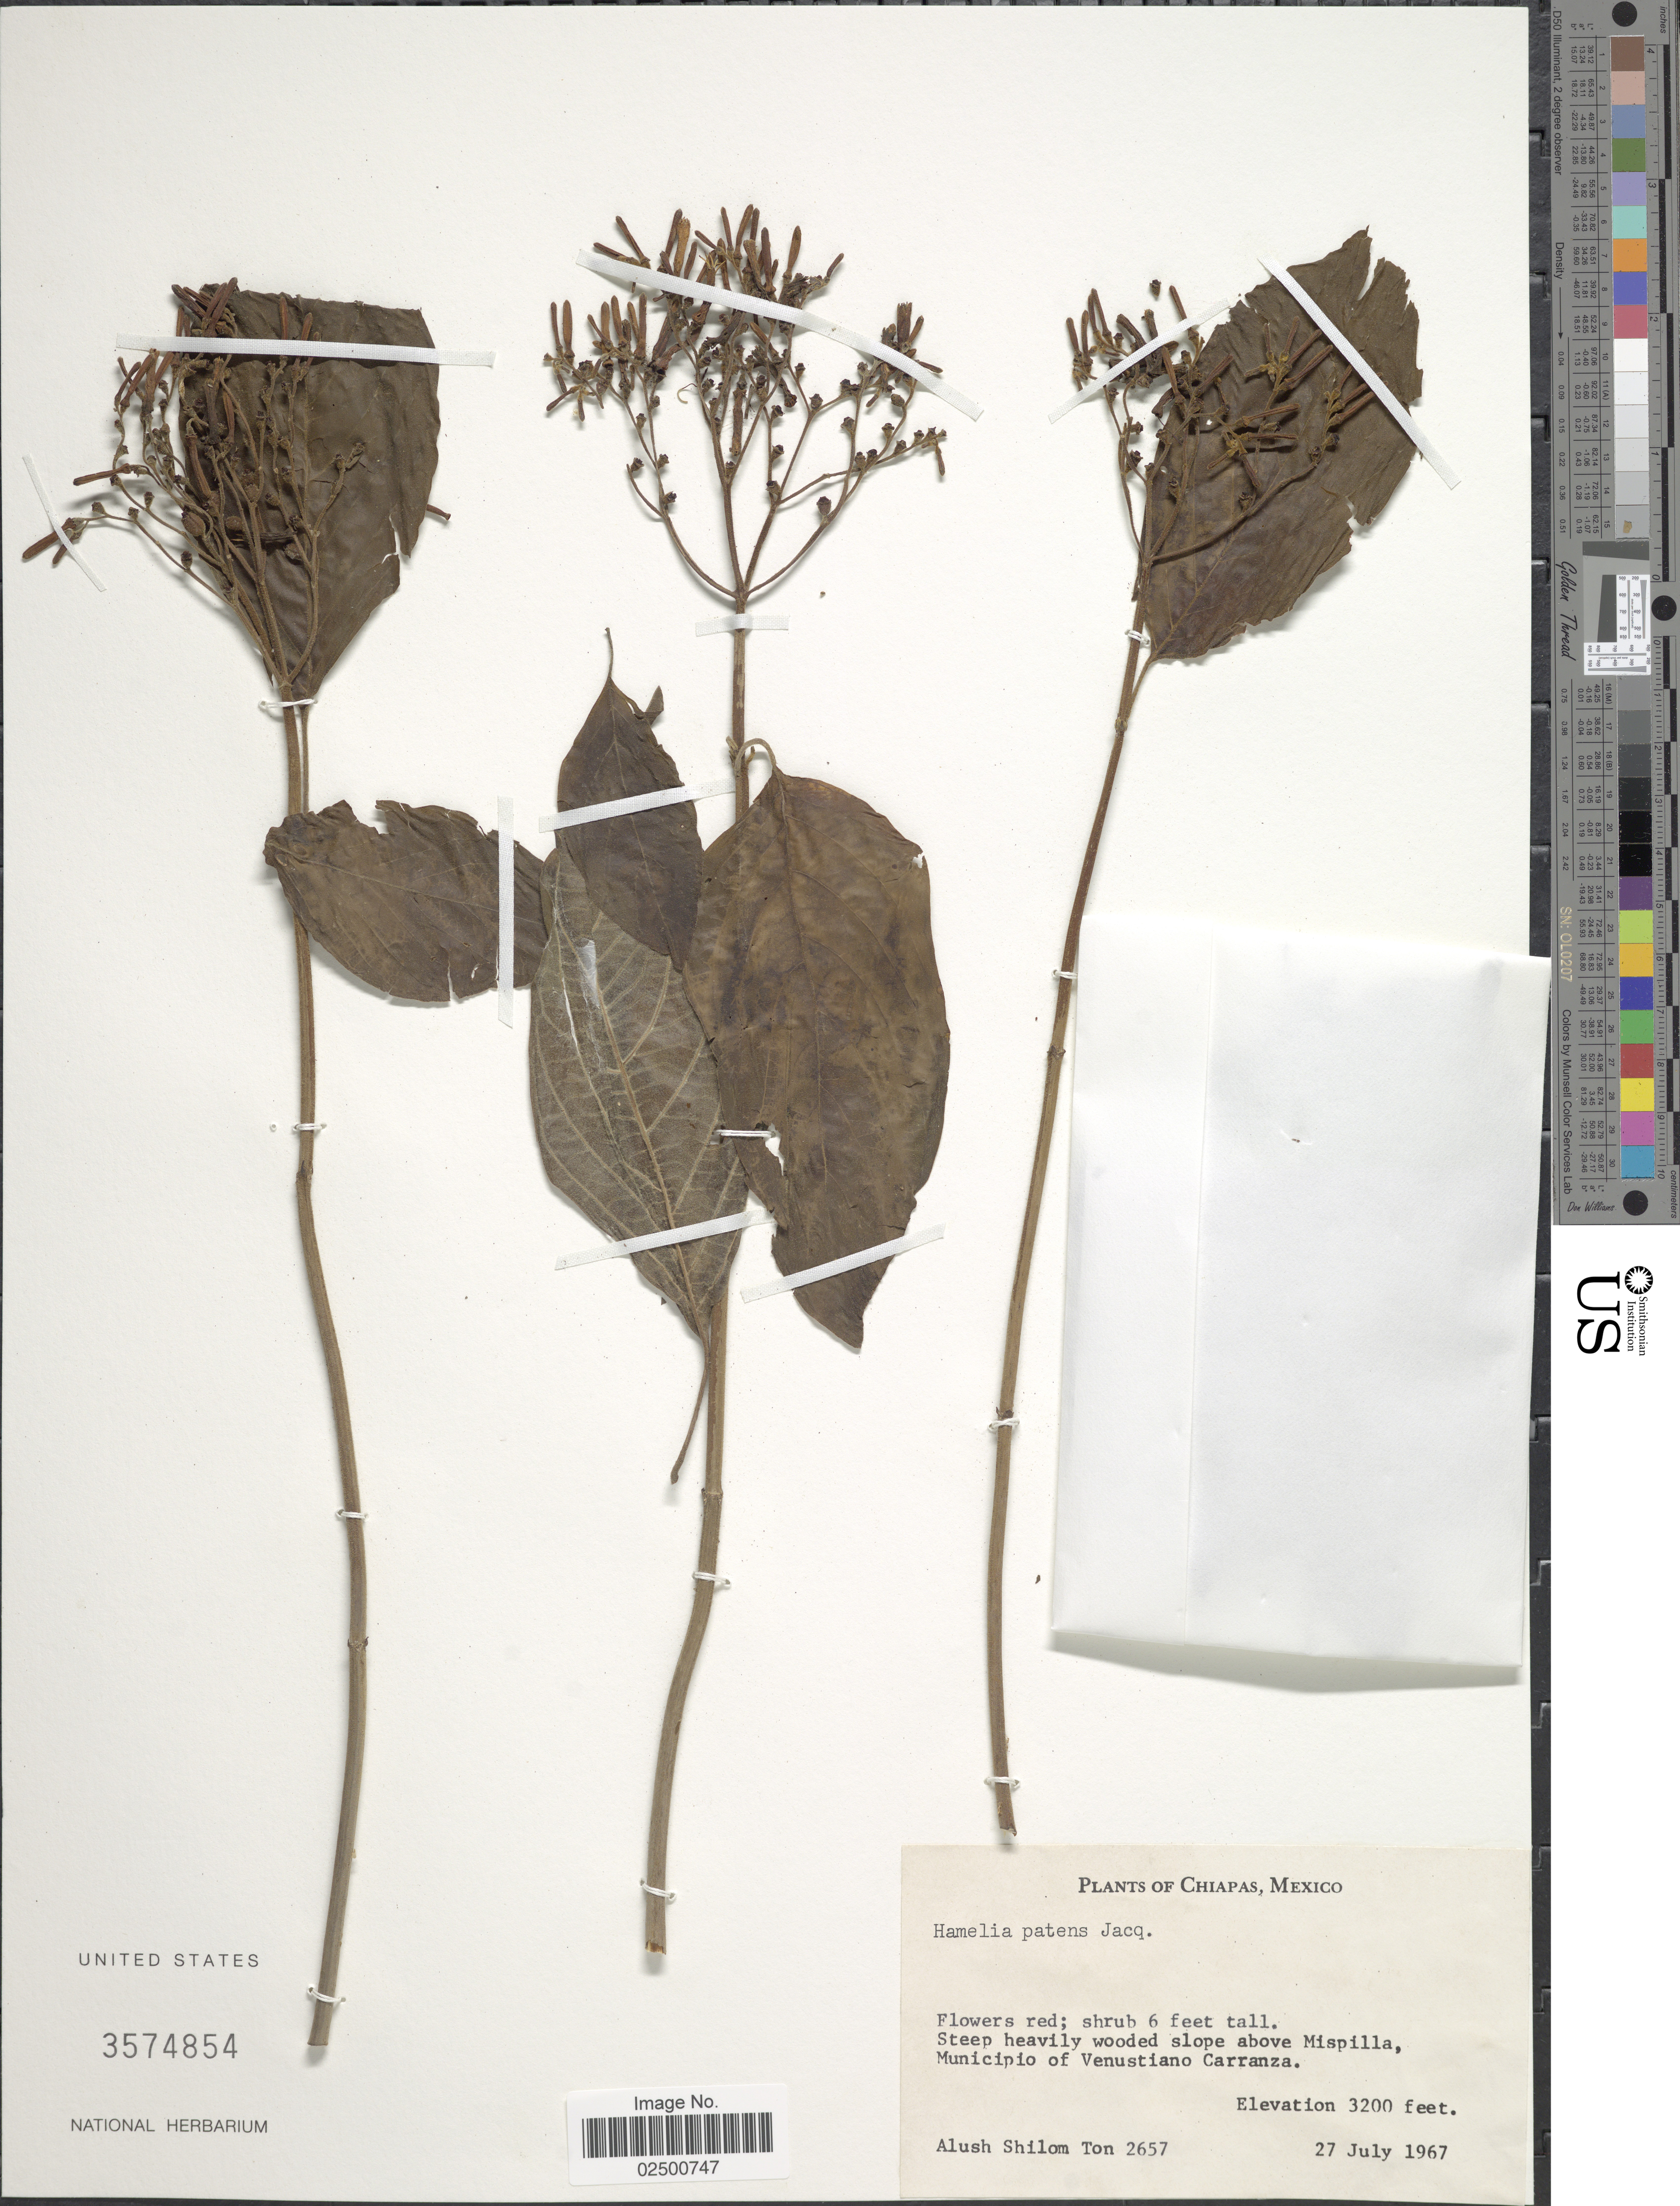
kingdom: Plantae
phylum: Tracheophyta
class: Magnoliopsida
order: Gentianales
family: Rubiaceae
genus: Hamelia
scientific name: Hamelia patens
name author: Jacq.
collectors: A. M. Ton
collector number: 2657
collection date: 1967-07-27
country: Mexico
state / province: Chiapas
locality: Steep heavily wooded slope above Mispilla, Municipio of Venustiano Carranza.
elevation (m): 975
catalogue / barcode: US 3574854